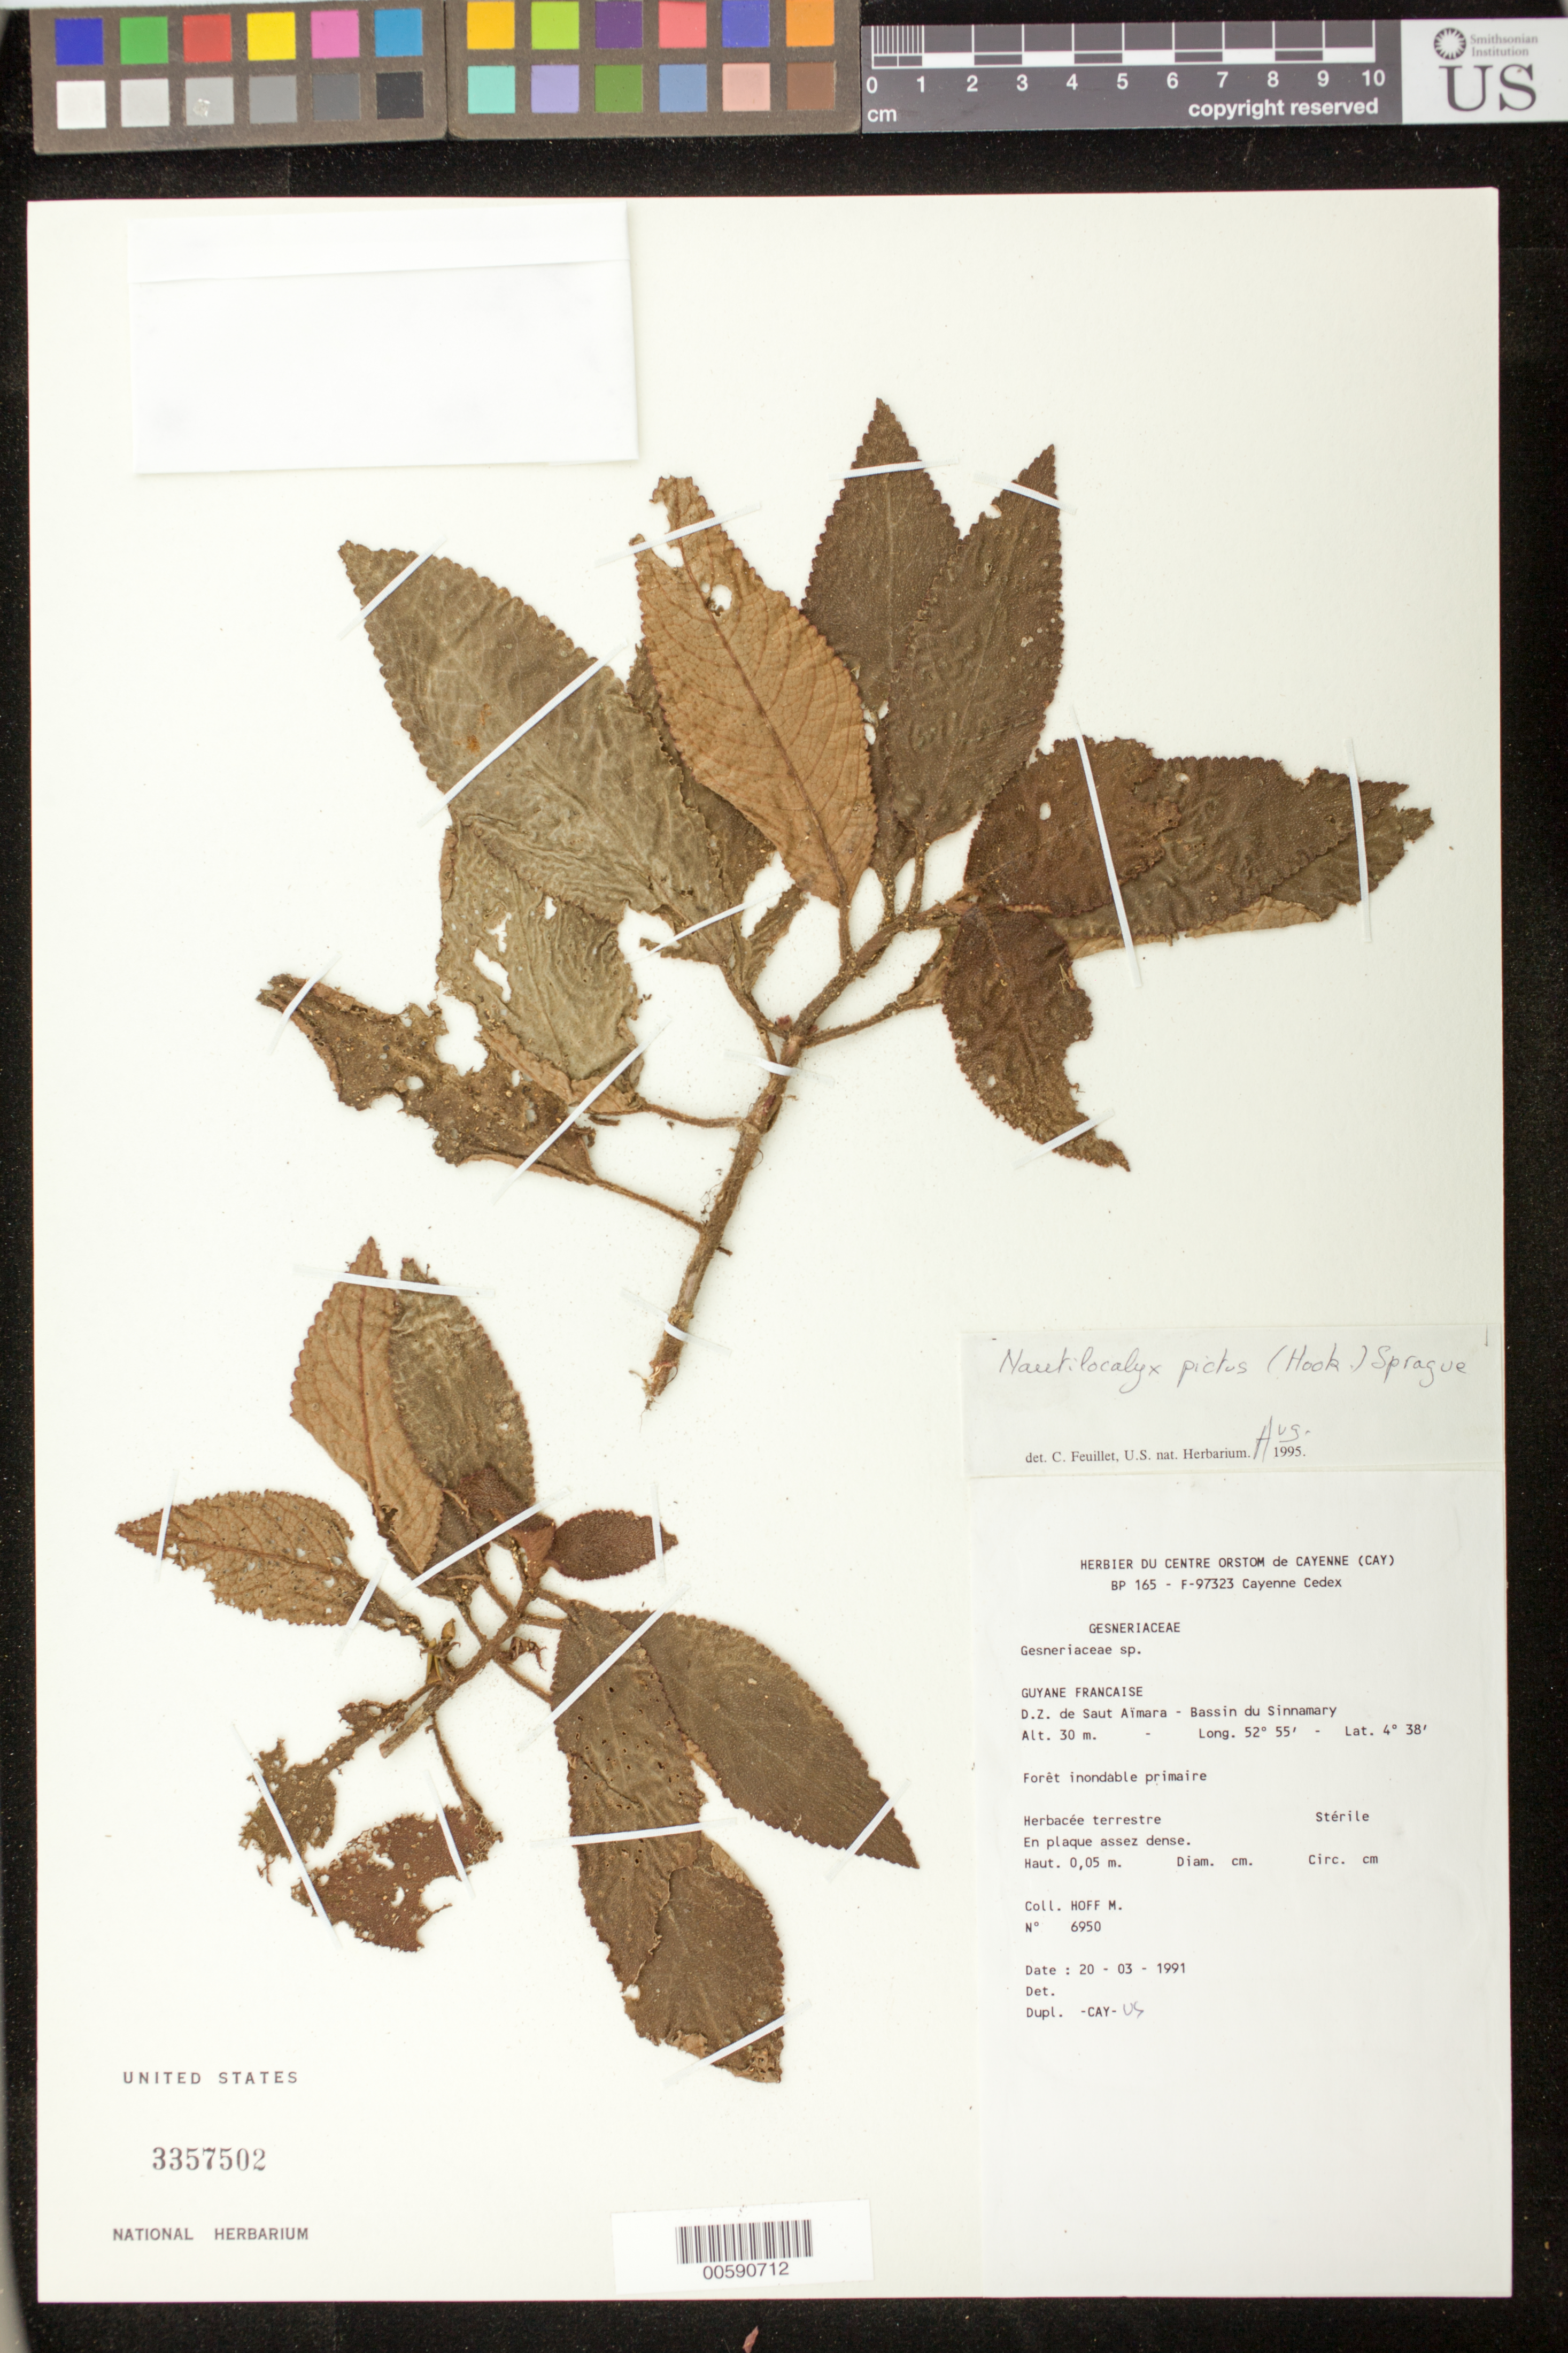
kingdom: Plantae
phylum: Tracheophyta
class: Magnoliopsida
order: Lamiales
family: Gesneriaceae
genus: Nautilocalyx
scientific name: Nautilocalyx pictus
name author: (Hook.) Sprague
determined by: Skog, Laurence E.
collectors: M. Hoff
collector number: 6950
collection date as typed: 20 Mar 1991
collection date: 1991-03-20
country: French Guiana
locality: D.Z. de Saut Aïmara, bassin du Sinnamary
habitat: Forêt inondable primaire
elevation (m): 30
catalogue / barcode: US 3357502